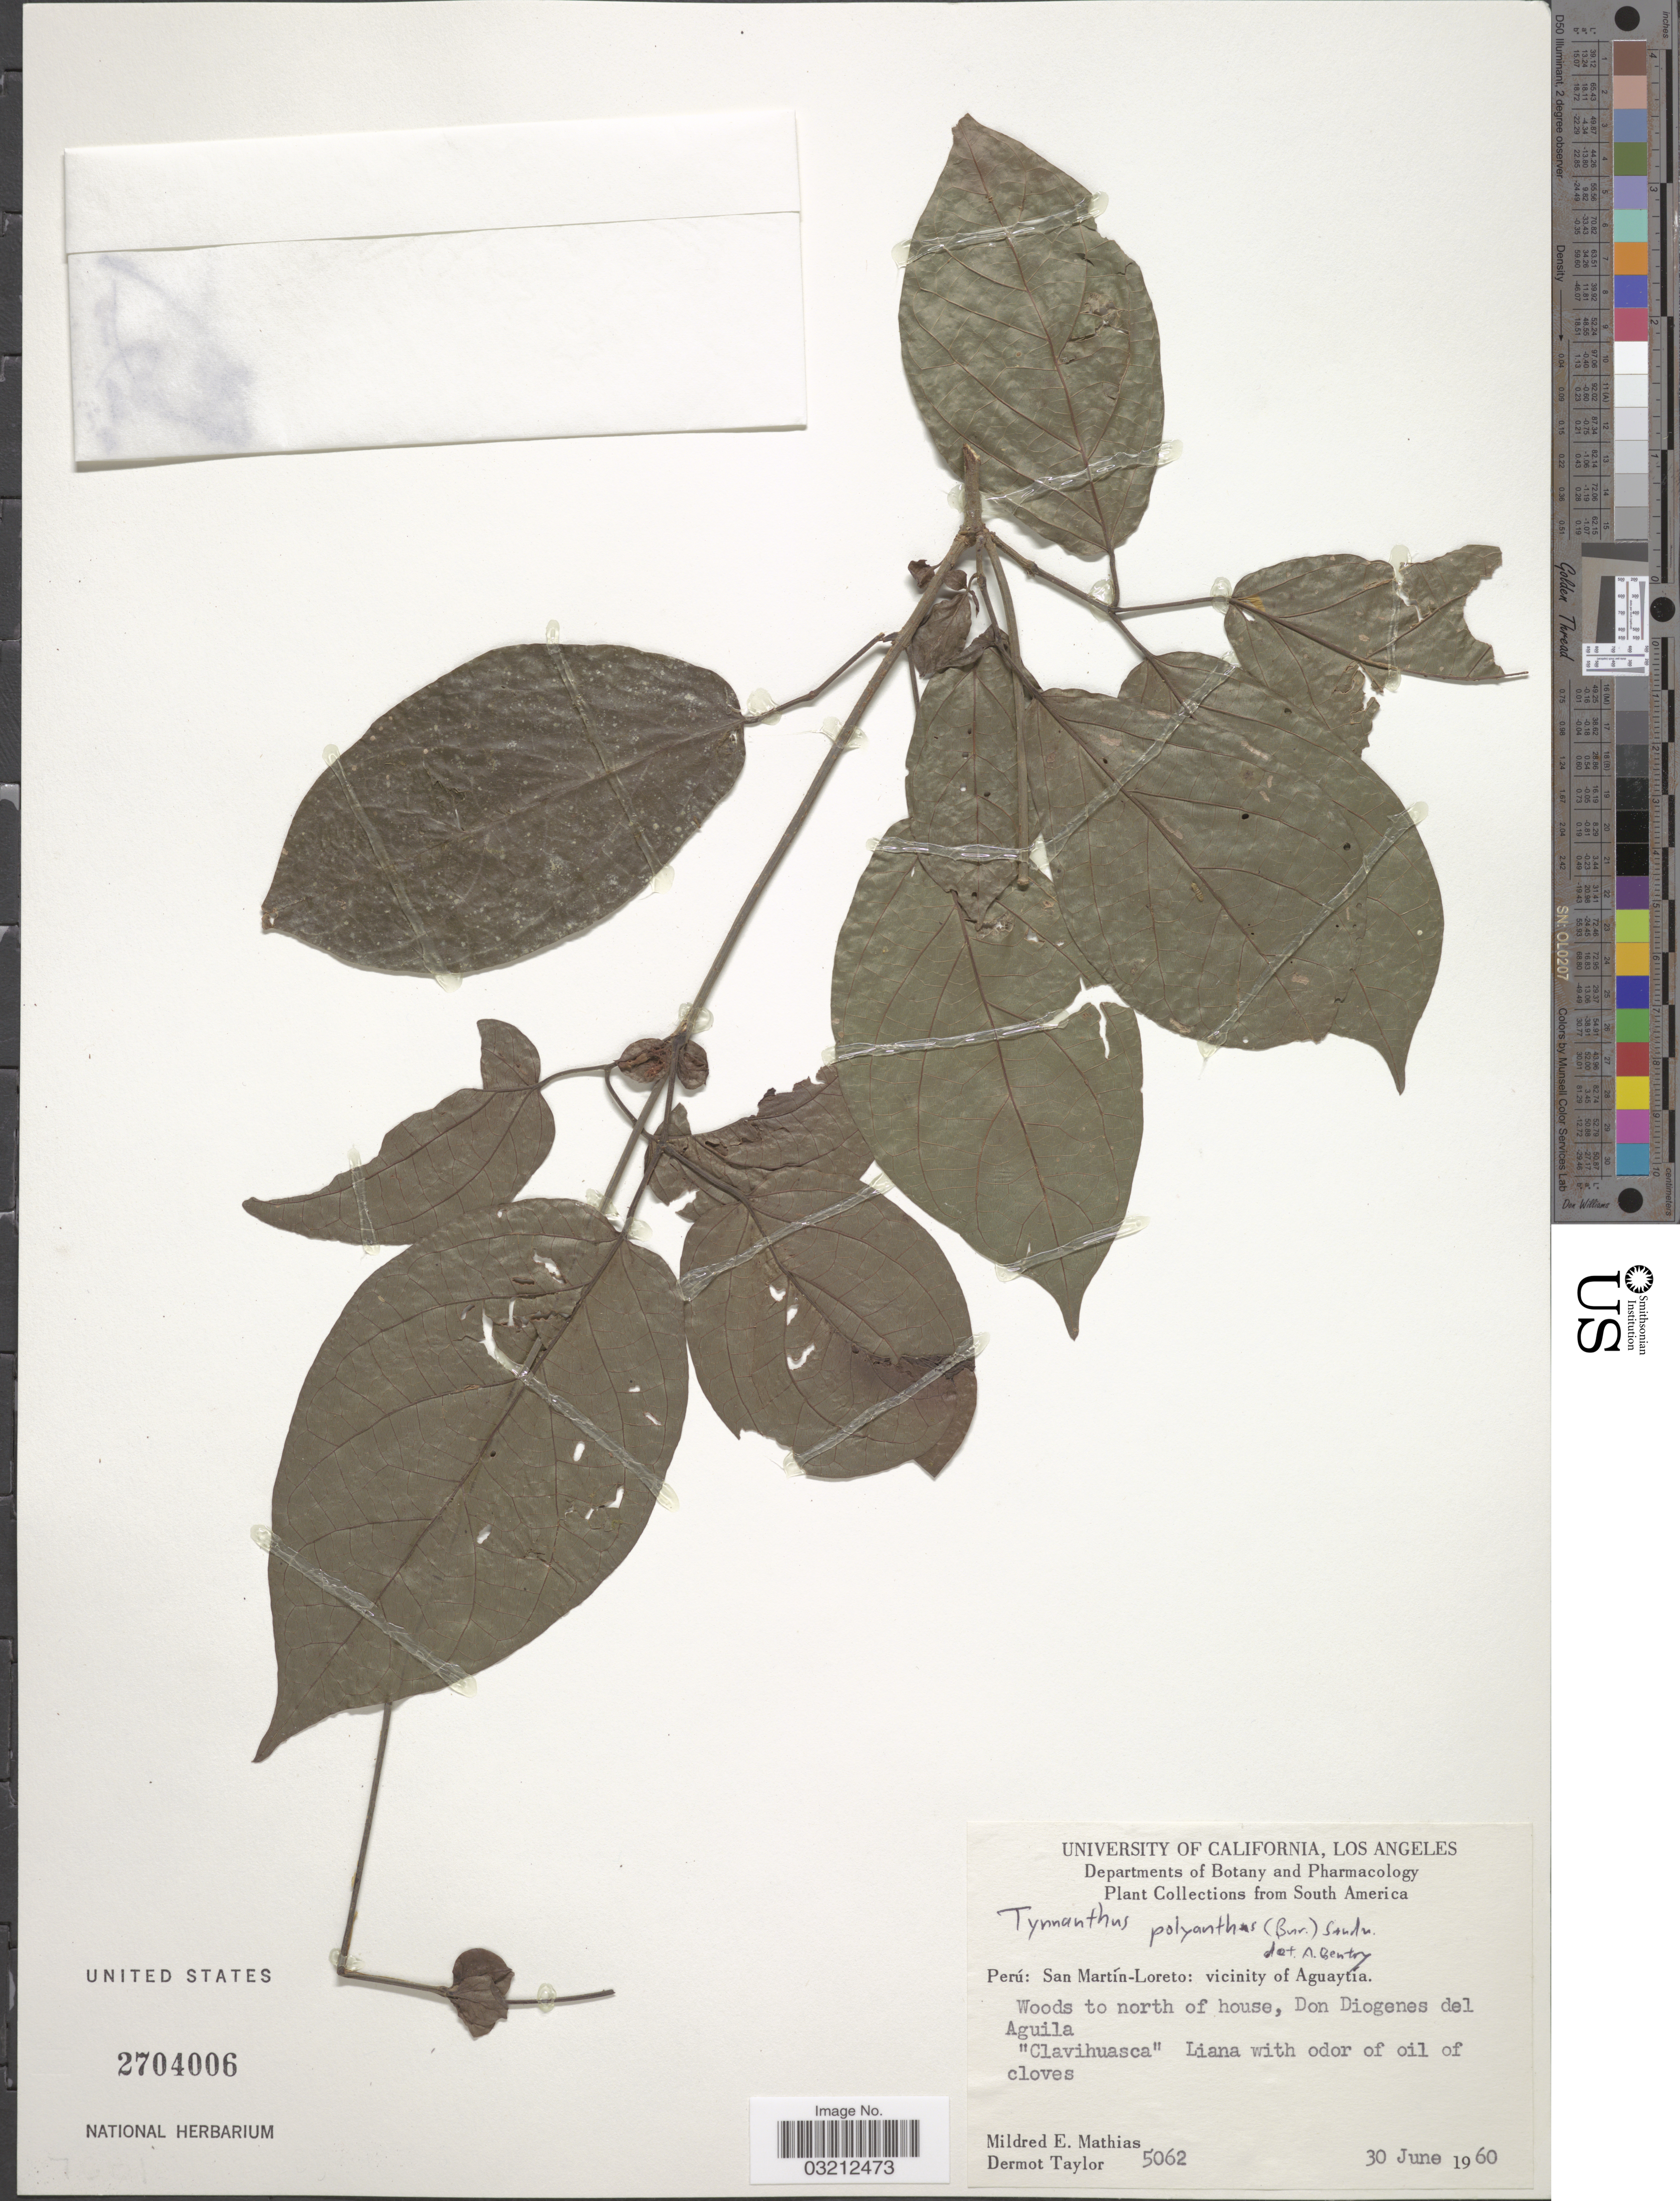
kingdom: Plantae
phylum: Tracheophyta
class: Magnoliopsida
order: Lamiales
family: Bignoniaceae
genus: Tynanthus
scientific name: Tynanthus polyanthus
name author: (Bureau) Sandwith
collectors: M. E. Mathias & D. Taylor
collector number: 5062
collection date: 1960-06-30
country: Peru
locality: San Martín-Loreto: vicinity of Aguaytía. Woods to north of house, Don Diogenes del Aguila.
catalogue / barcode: US 2704006